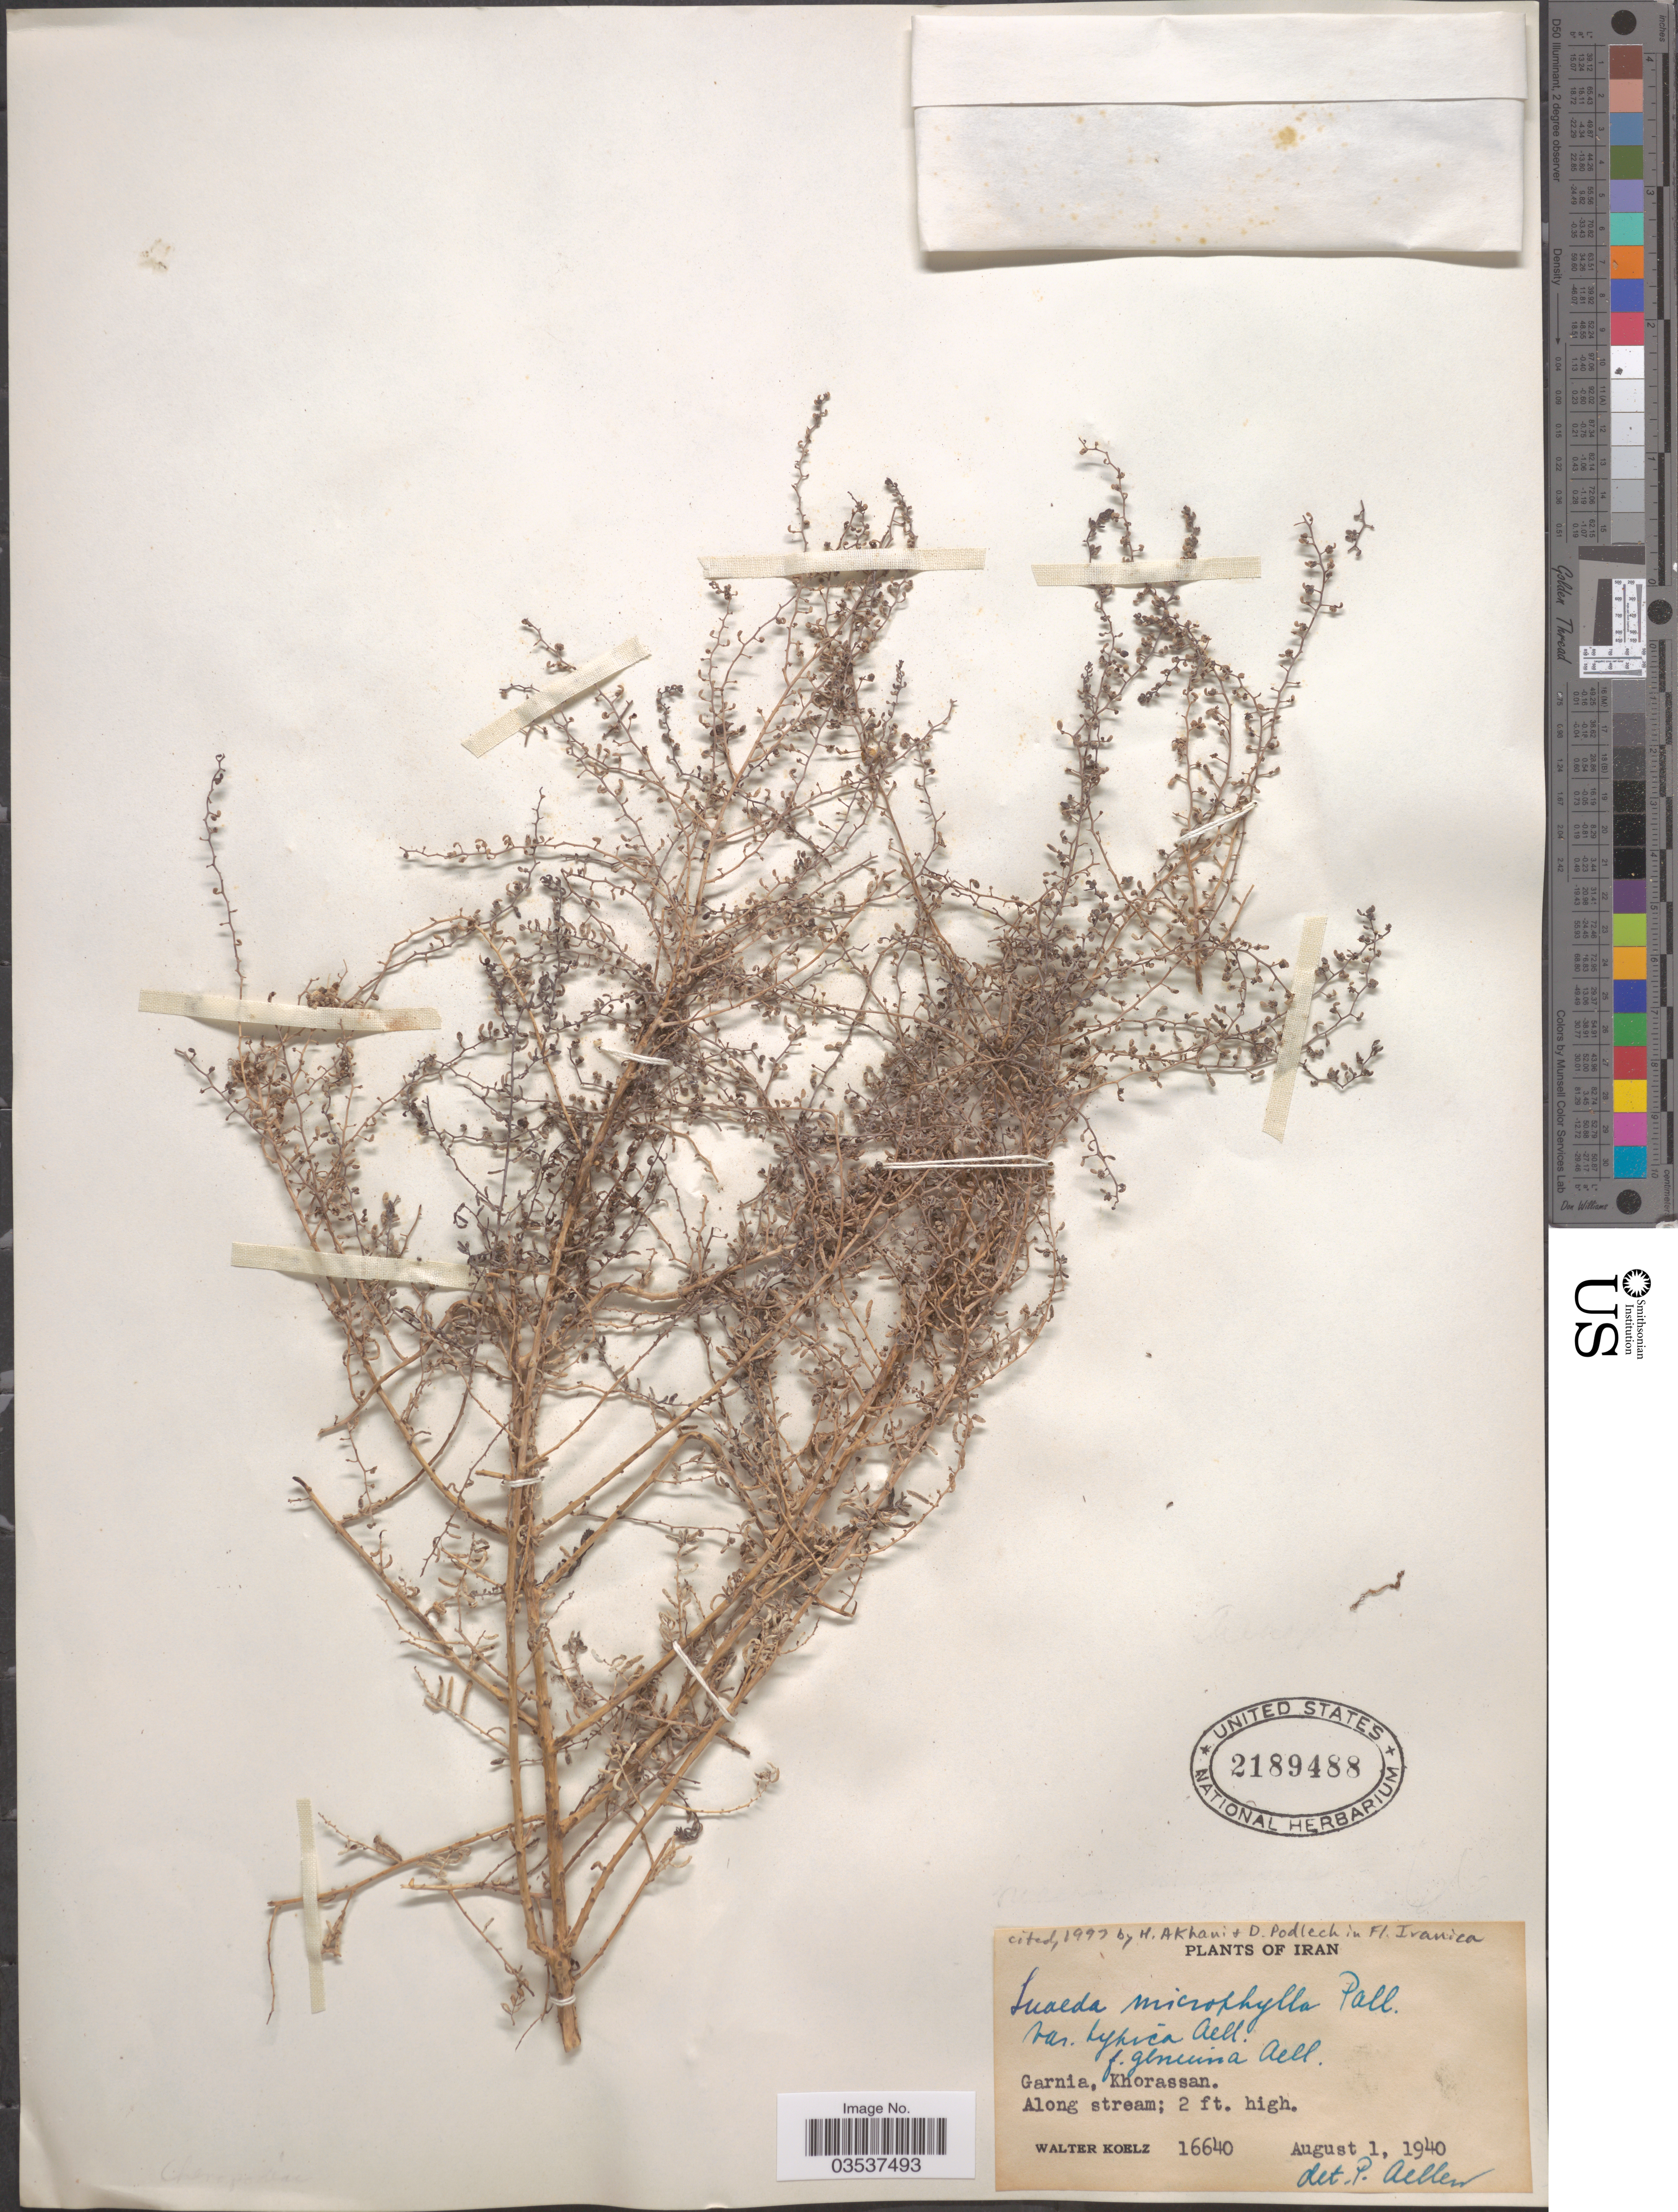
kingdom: Plantae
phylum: Tracheophyta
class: Magnoliopsida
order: Caryophyllales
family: Amaranthaceae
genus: Suaeda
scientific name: Suaeda microphylla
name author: Pall.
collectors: W. N. Koelz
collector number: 16640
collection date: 1940-08-01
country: Iran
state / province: Khorasan [obsolete]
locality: Garnia, Khorassan.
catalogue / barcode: US 2189488